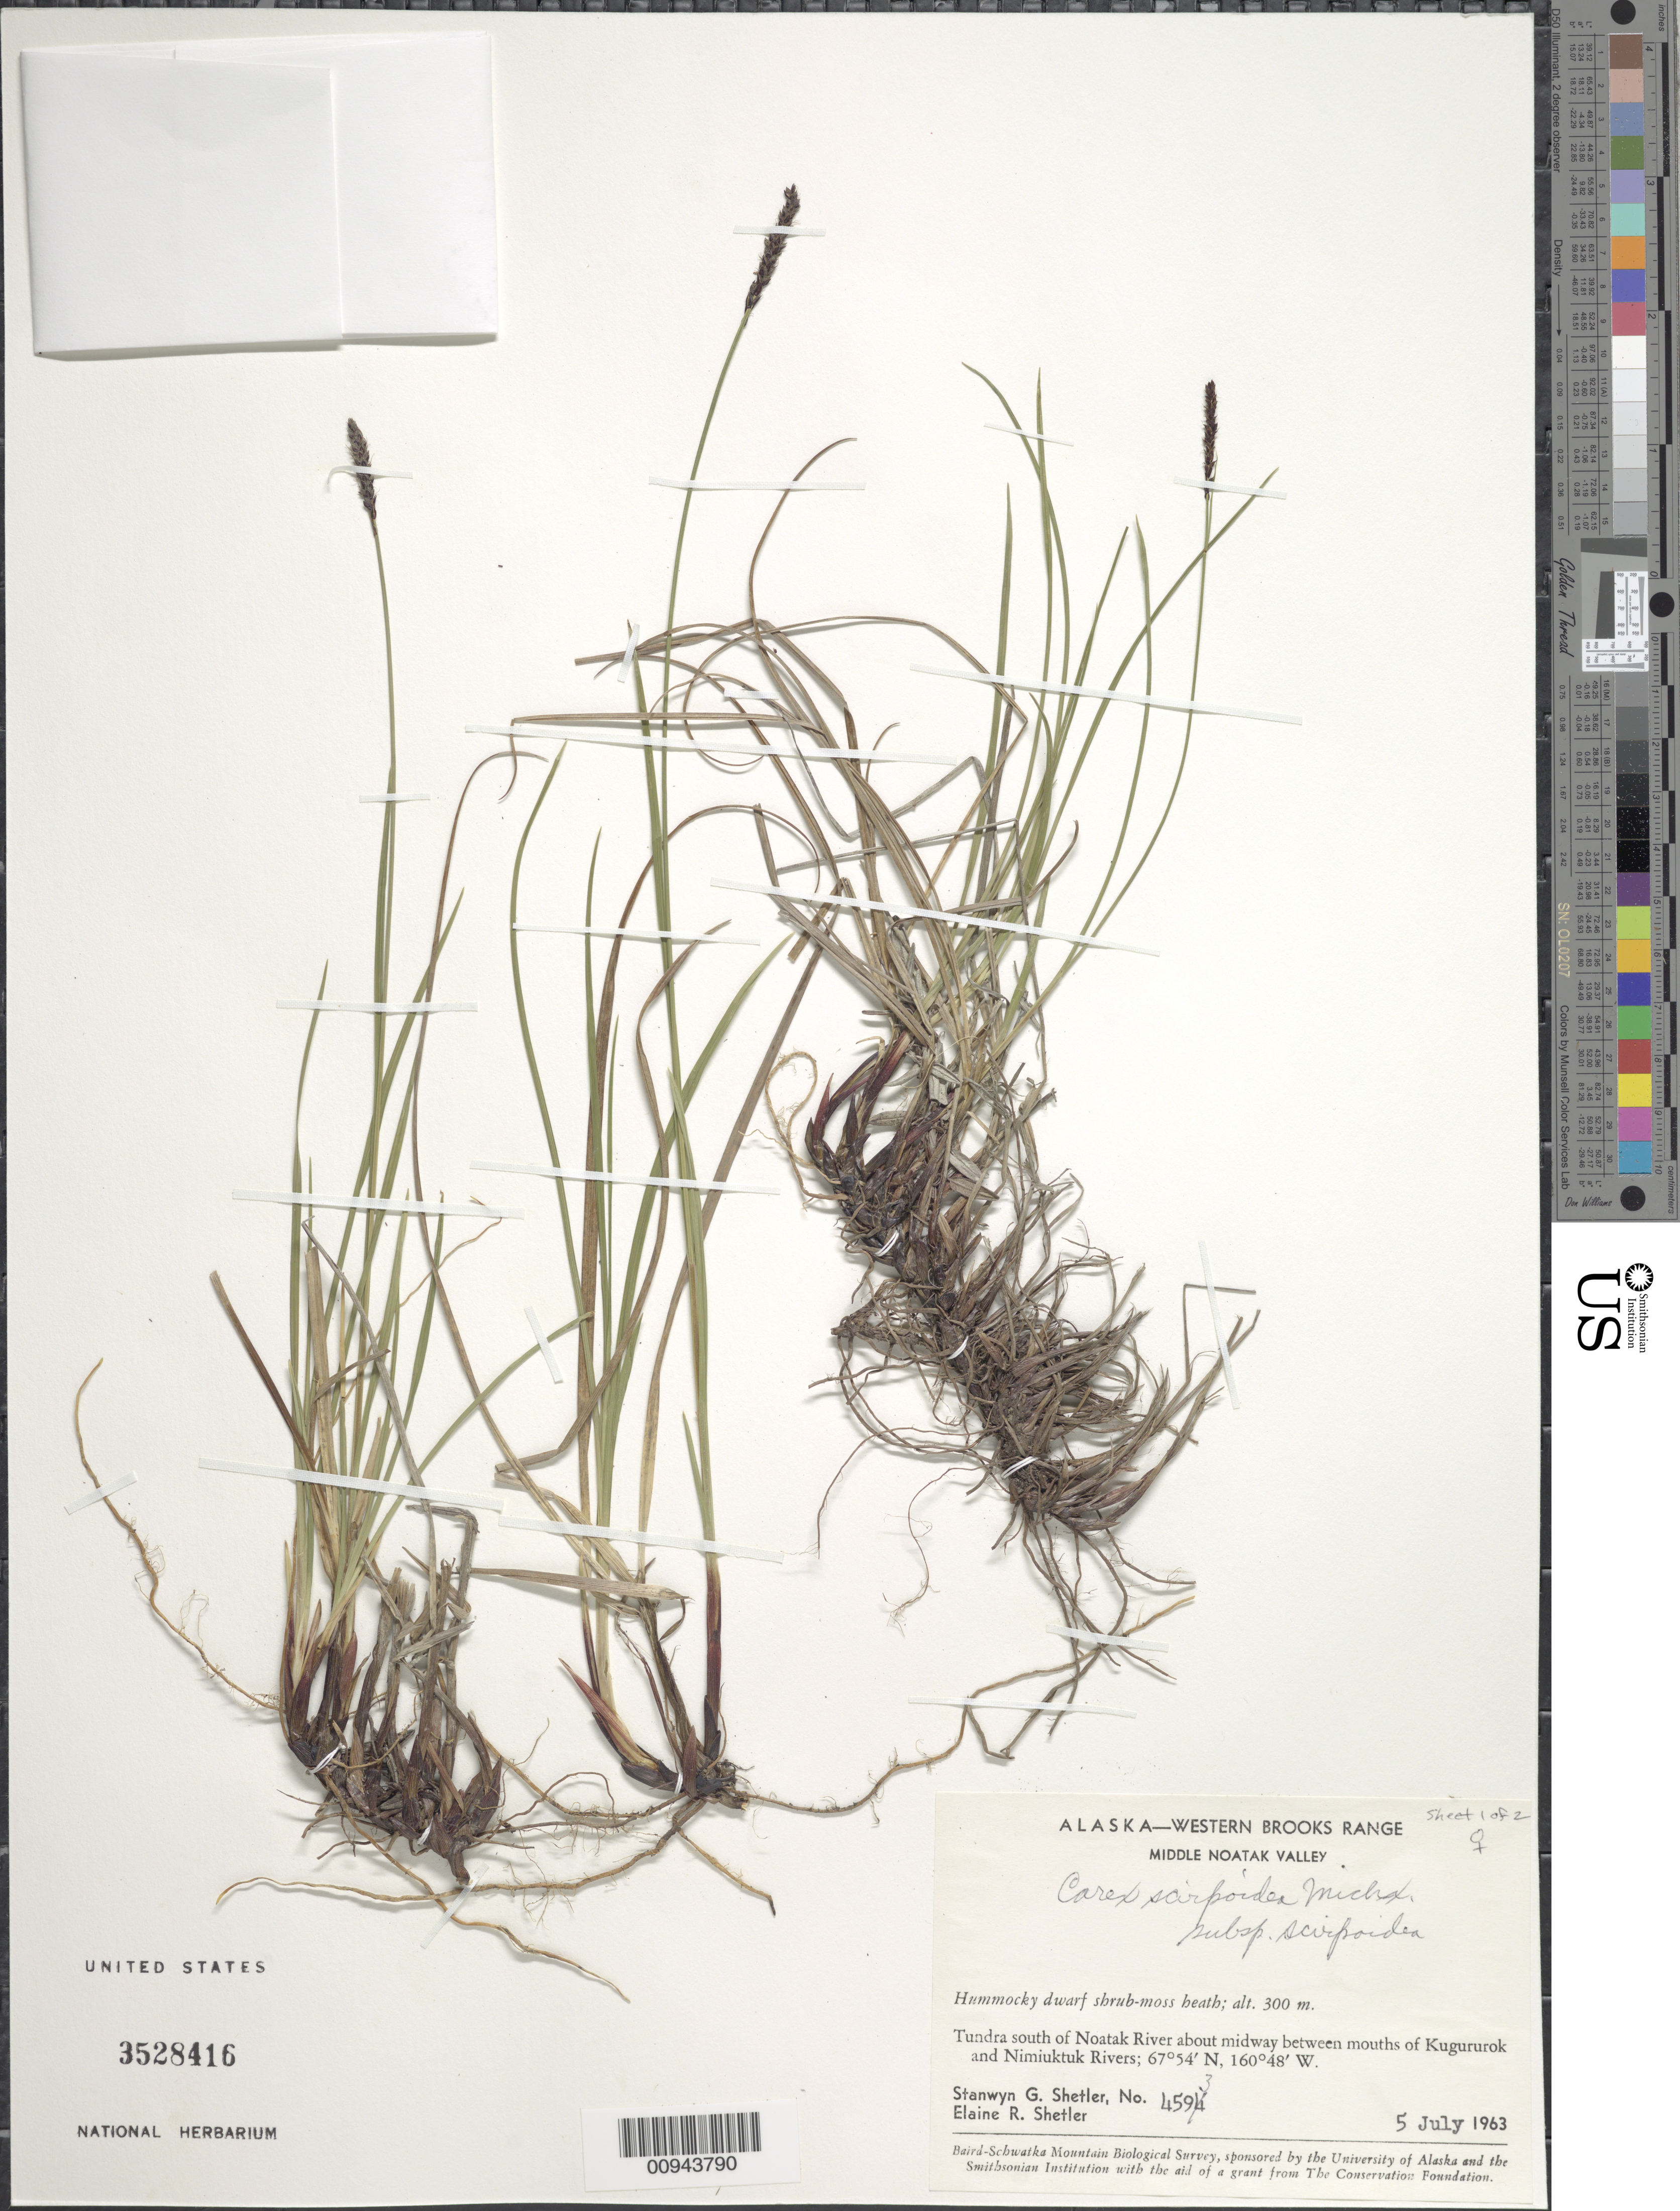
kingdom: Plantae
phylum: Tracheophyta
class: Liliopsida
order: Poales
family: Cyperaceae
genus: Carex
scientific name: Carex scirpoidea subsp. scirpoidea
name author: Michx.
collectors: S. Shetler & E. R. Shetler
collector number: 4593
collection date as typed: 05 Jul 1963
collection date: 1963-07-05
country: United States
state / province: Alaska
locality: S of Noatak River about midway between mouths of Kugururok and Nimiuktuk Rivers. Western Brooks Range, Middle Noatak Valley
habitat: Tundra. Hummocky dwarf shrub-moss heath.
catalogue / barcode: US 3528416